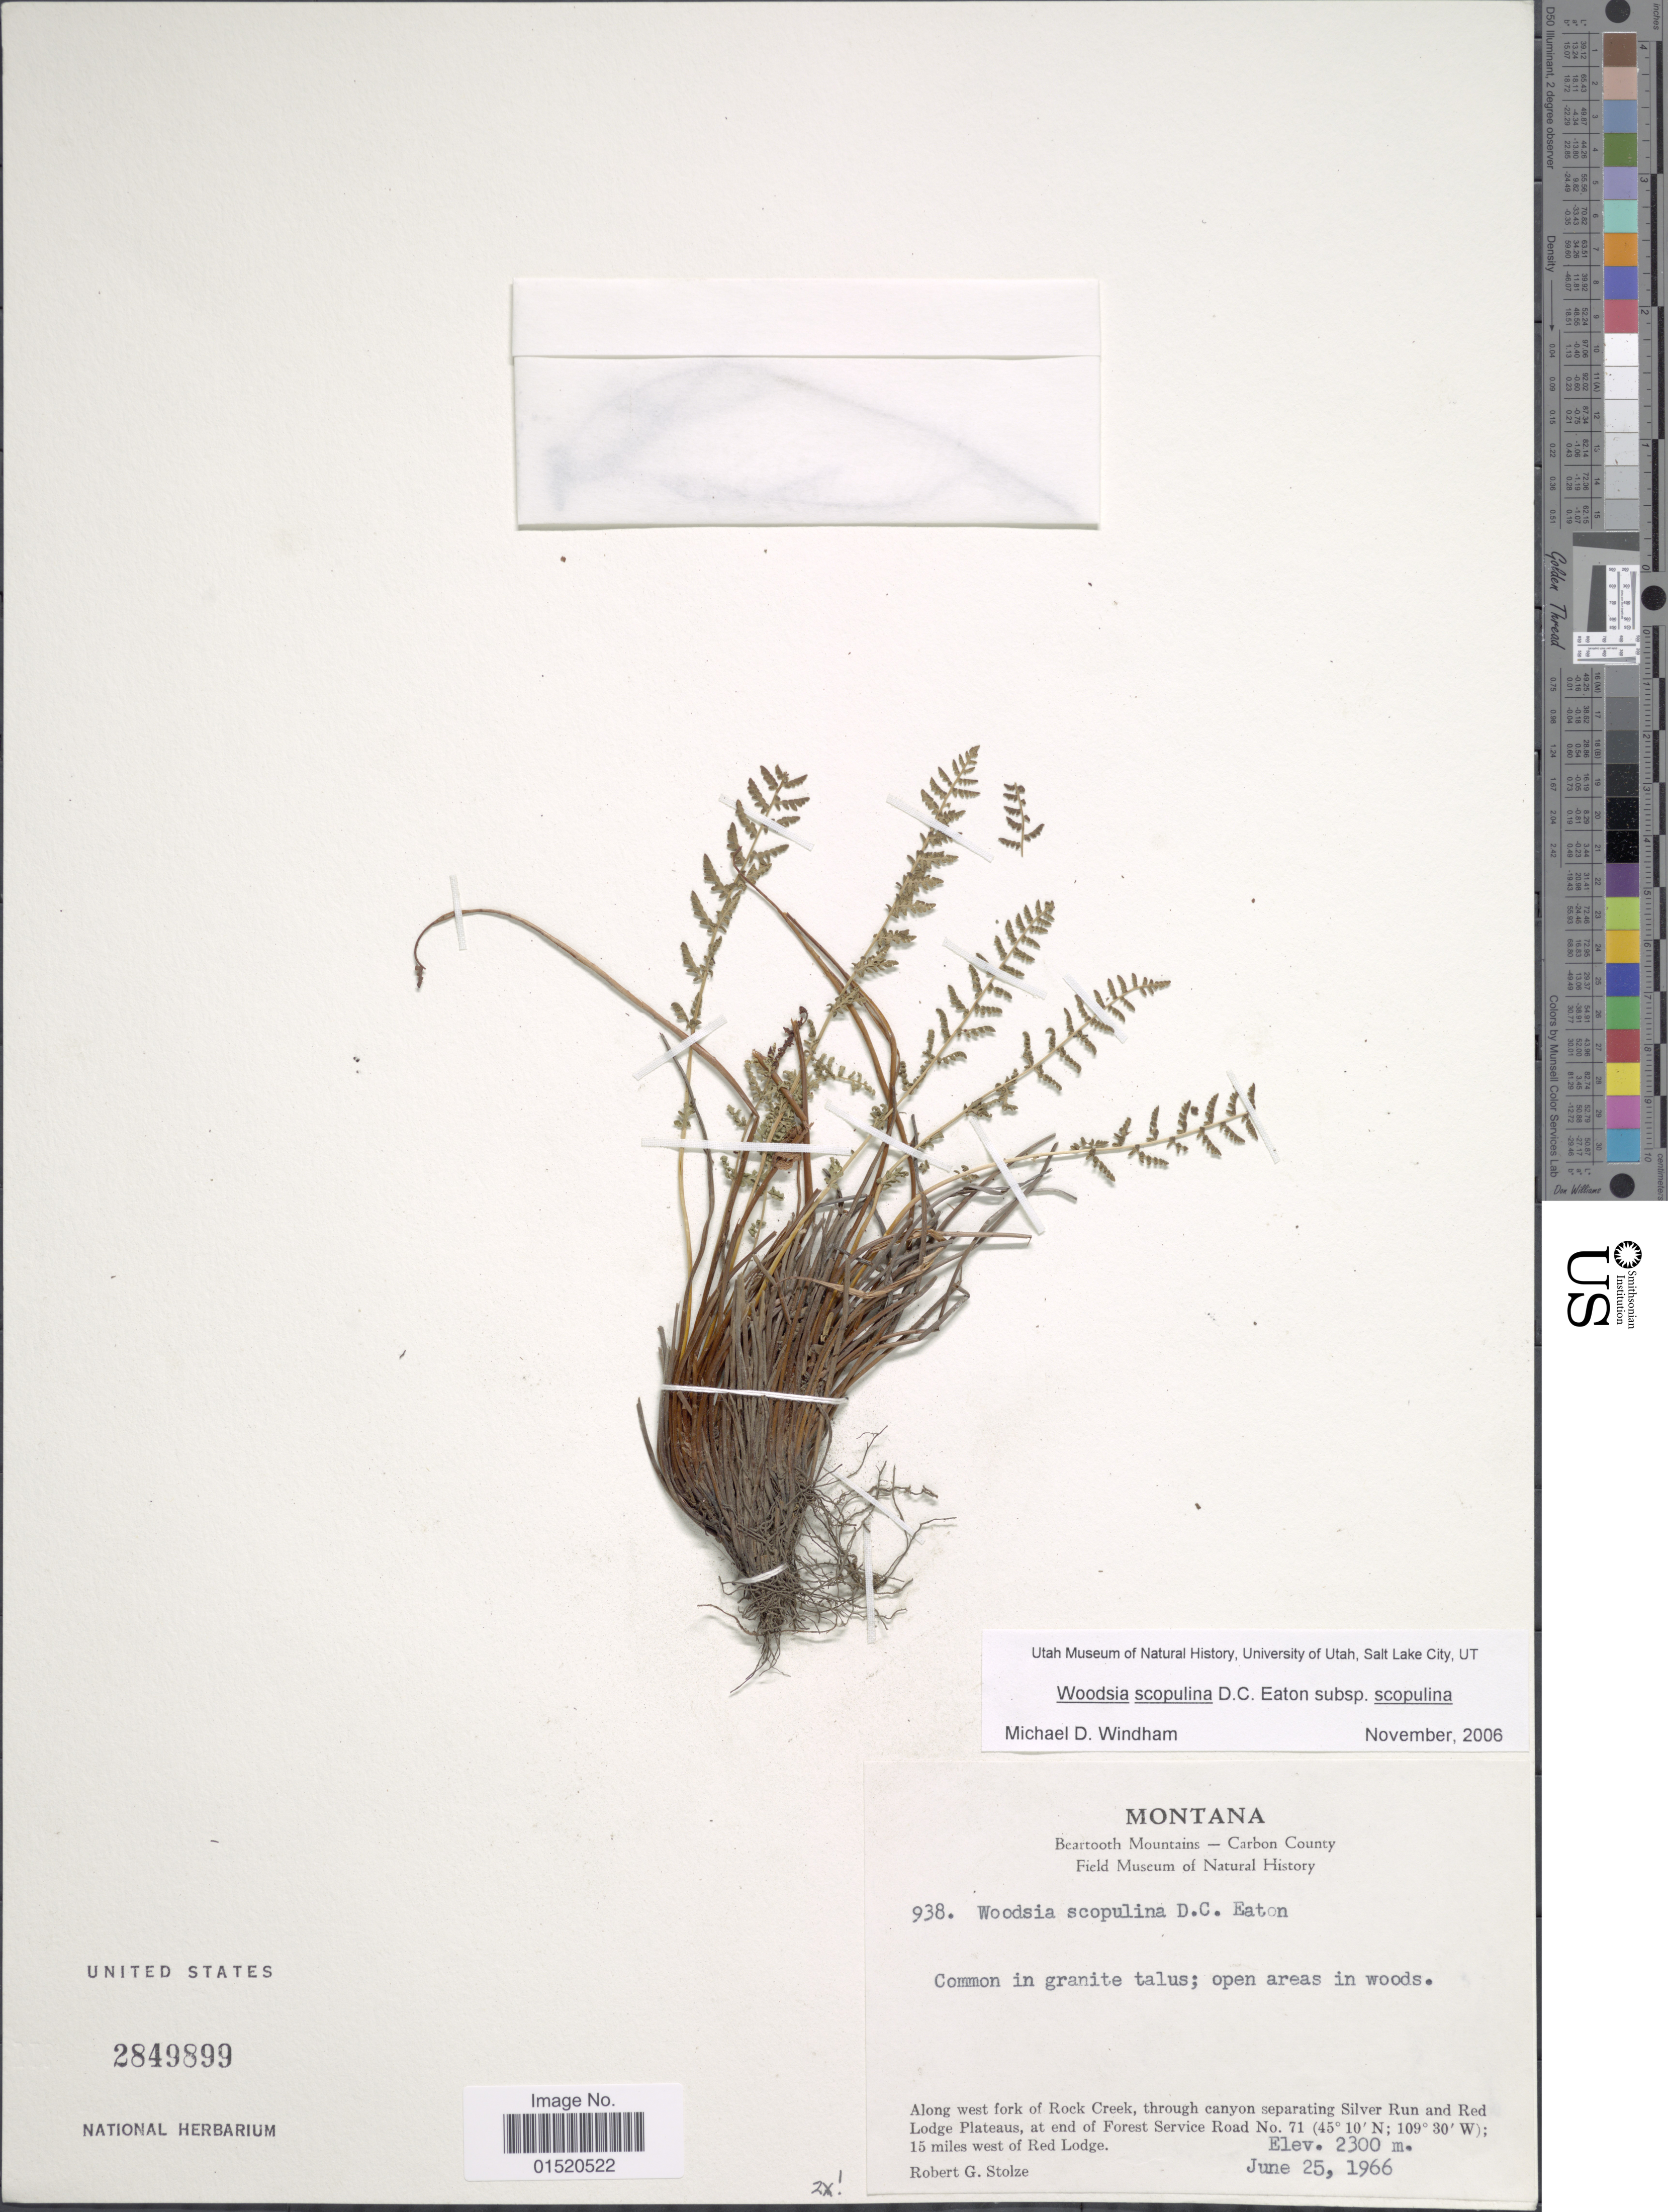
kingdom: Plantae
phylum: Tracheophyta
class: Polypodiopsida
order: Polypodiales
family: Woodsiaceae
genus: Woodsia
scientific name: Woodsia scopulina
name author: D.C. Eaton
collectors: R. G. Stolze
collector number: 938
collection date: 1966-06-25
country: United States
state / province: Montana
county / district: Carbon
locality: Along west fork of Rock Creek, through canyon separating Silver Run and Red Lodge Plateaus, at end of Forest Service Road Noo. 71, 15 miles west of Red Lodge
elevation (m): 2300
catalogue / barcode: US 2849899